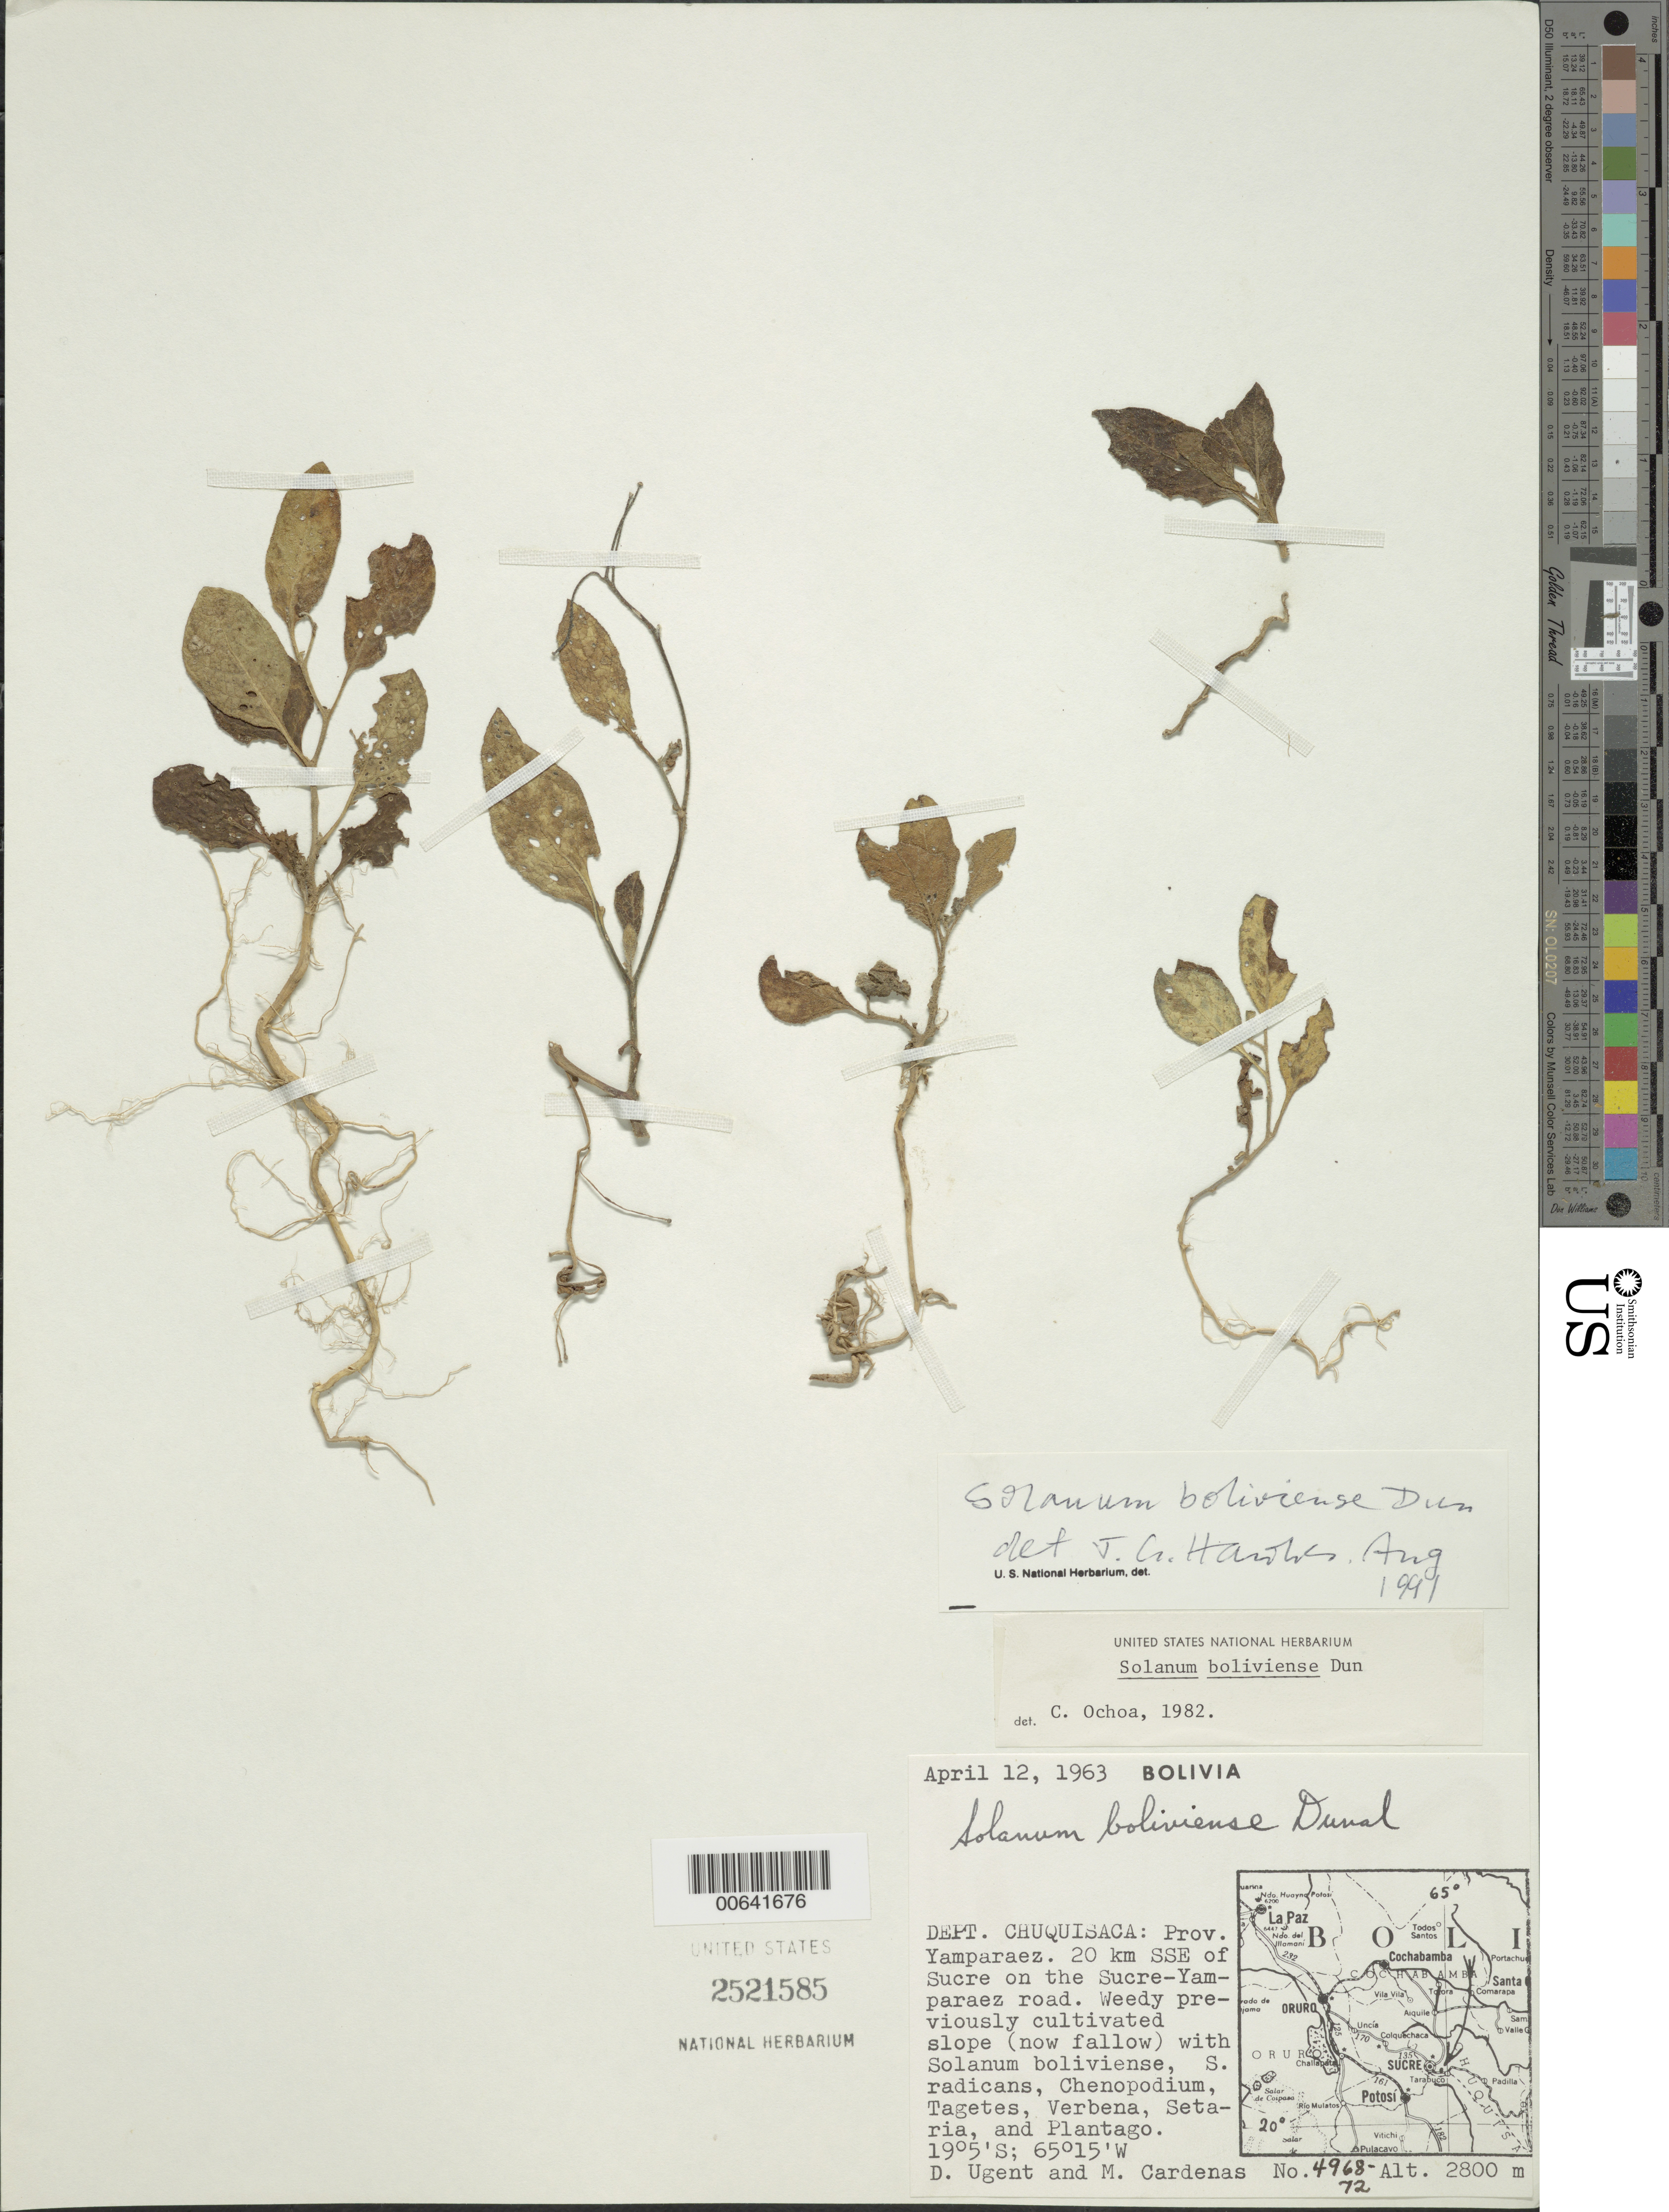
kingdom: Plantae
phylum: Tracheophyta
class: Magnoliopsida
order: Solanales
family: Solanaceae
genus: Solanum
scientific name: Solanum boliviense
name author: Dunal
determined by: Hawkes, J. G.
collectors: D. Urgent & M. Cárdenas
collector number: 4968-72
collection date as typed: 04 Dec 1963 or 12 Apr 1963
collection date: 1963-04-12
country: Bolivia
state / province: Chuquisaca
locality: Yamparaez. 20 km SSE de Sucre. Ruta de Sucre - Yamparaez.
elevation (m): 2800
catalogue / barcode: US 2521585